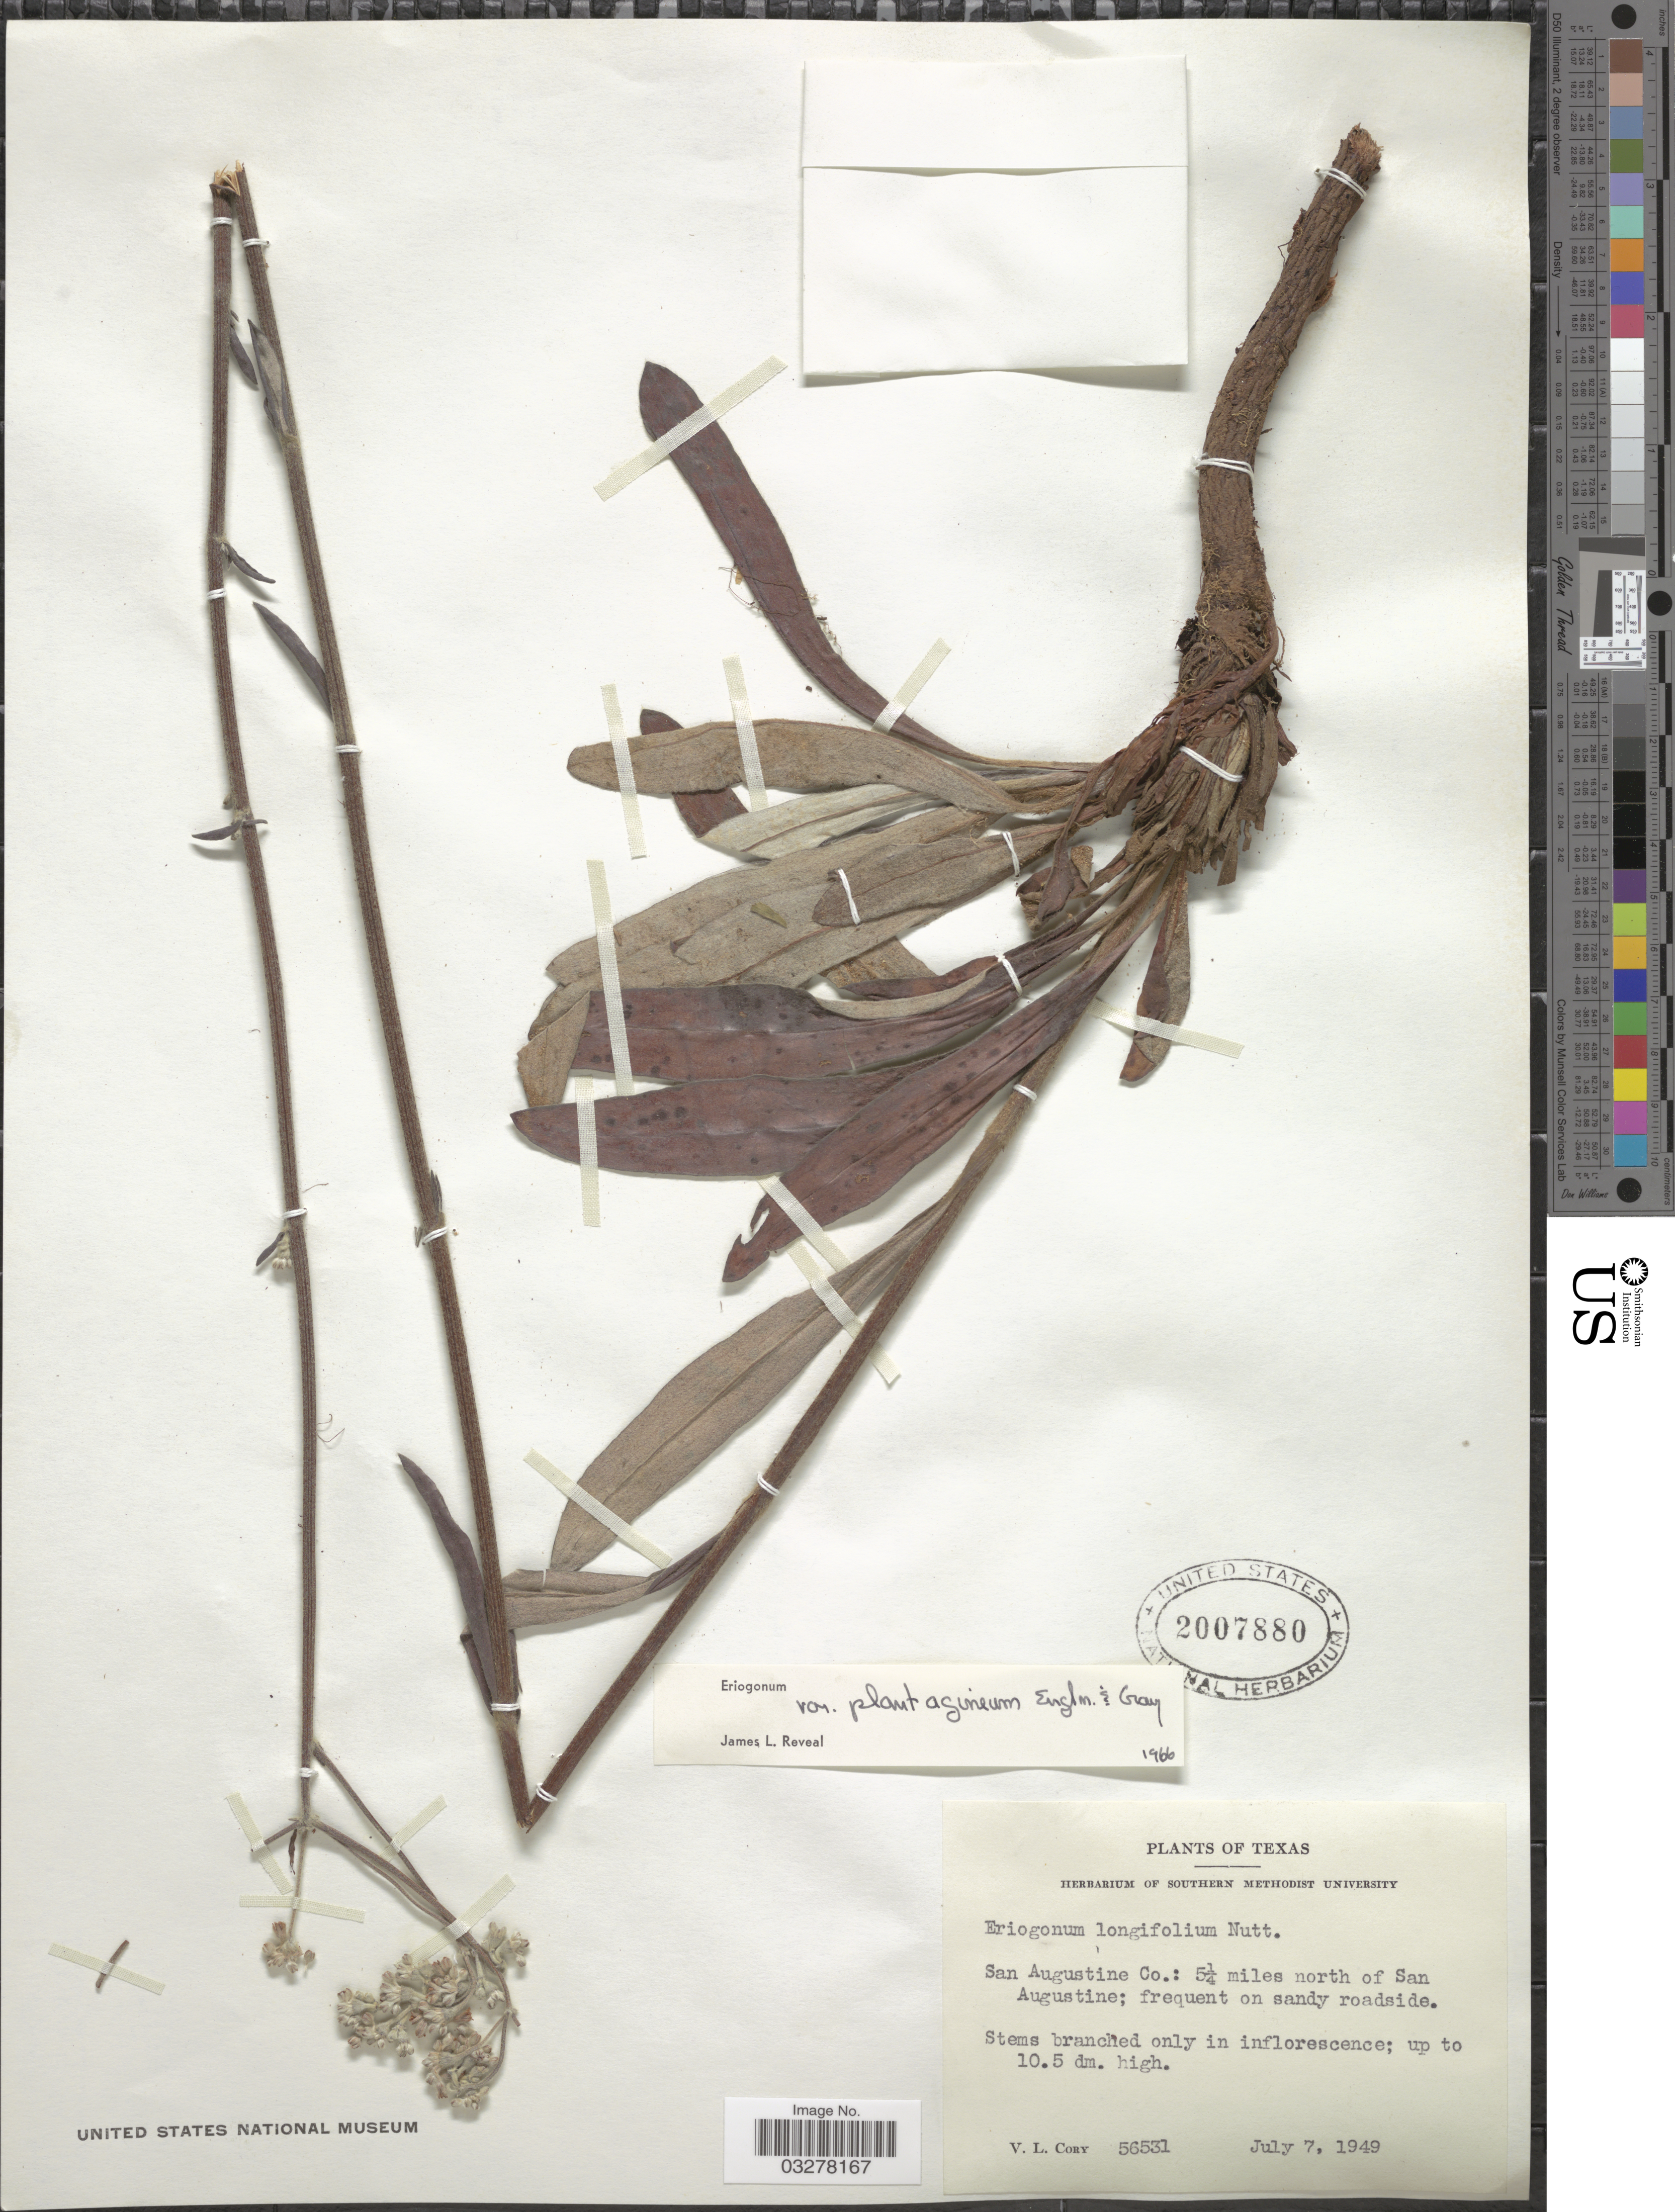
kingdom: Plantae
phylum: Tracheophyta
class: Magnoliopsida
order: Caryophyllales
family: Polygonaceae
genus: Eriogonum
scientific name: Eriogonum longifolium var. longifolium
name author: Nutt.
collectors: V. Cory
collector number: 56531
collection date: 1949-07-07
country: United States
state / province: Texas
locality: San Augustine Co.: 5¼ miles north of San Augustine.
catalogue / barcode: US 2007880